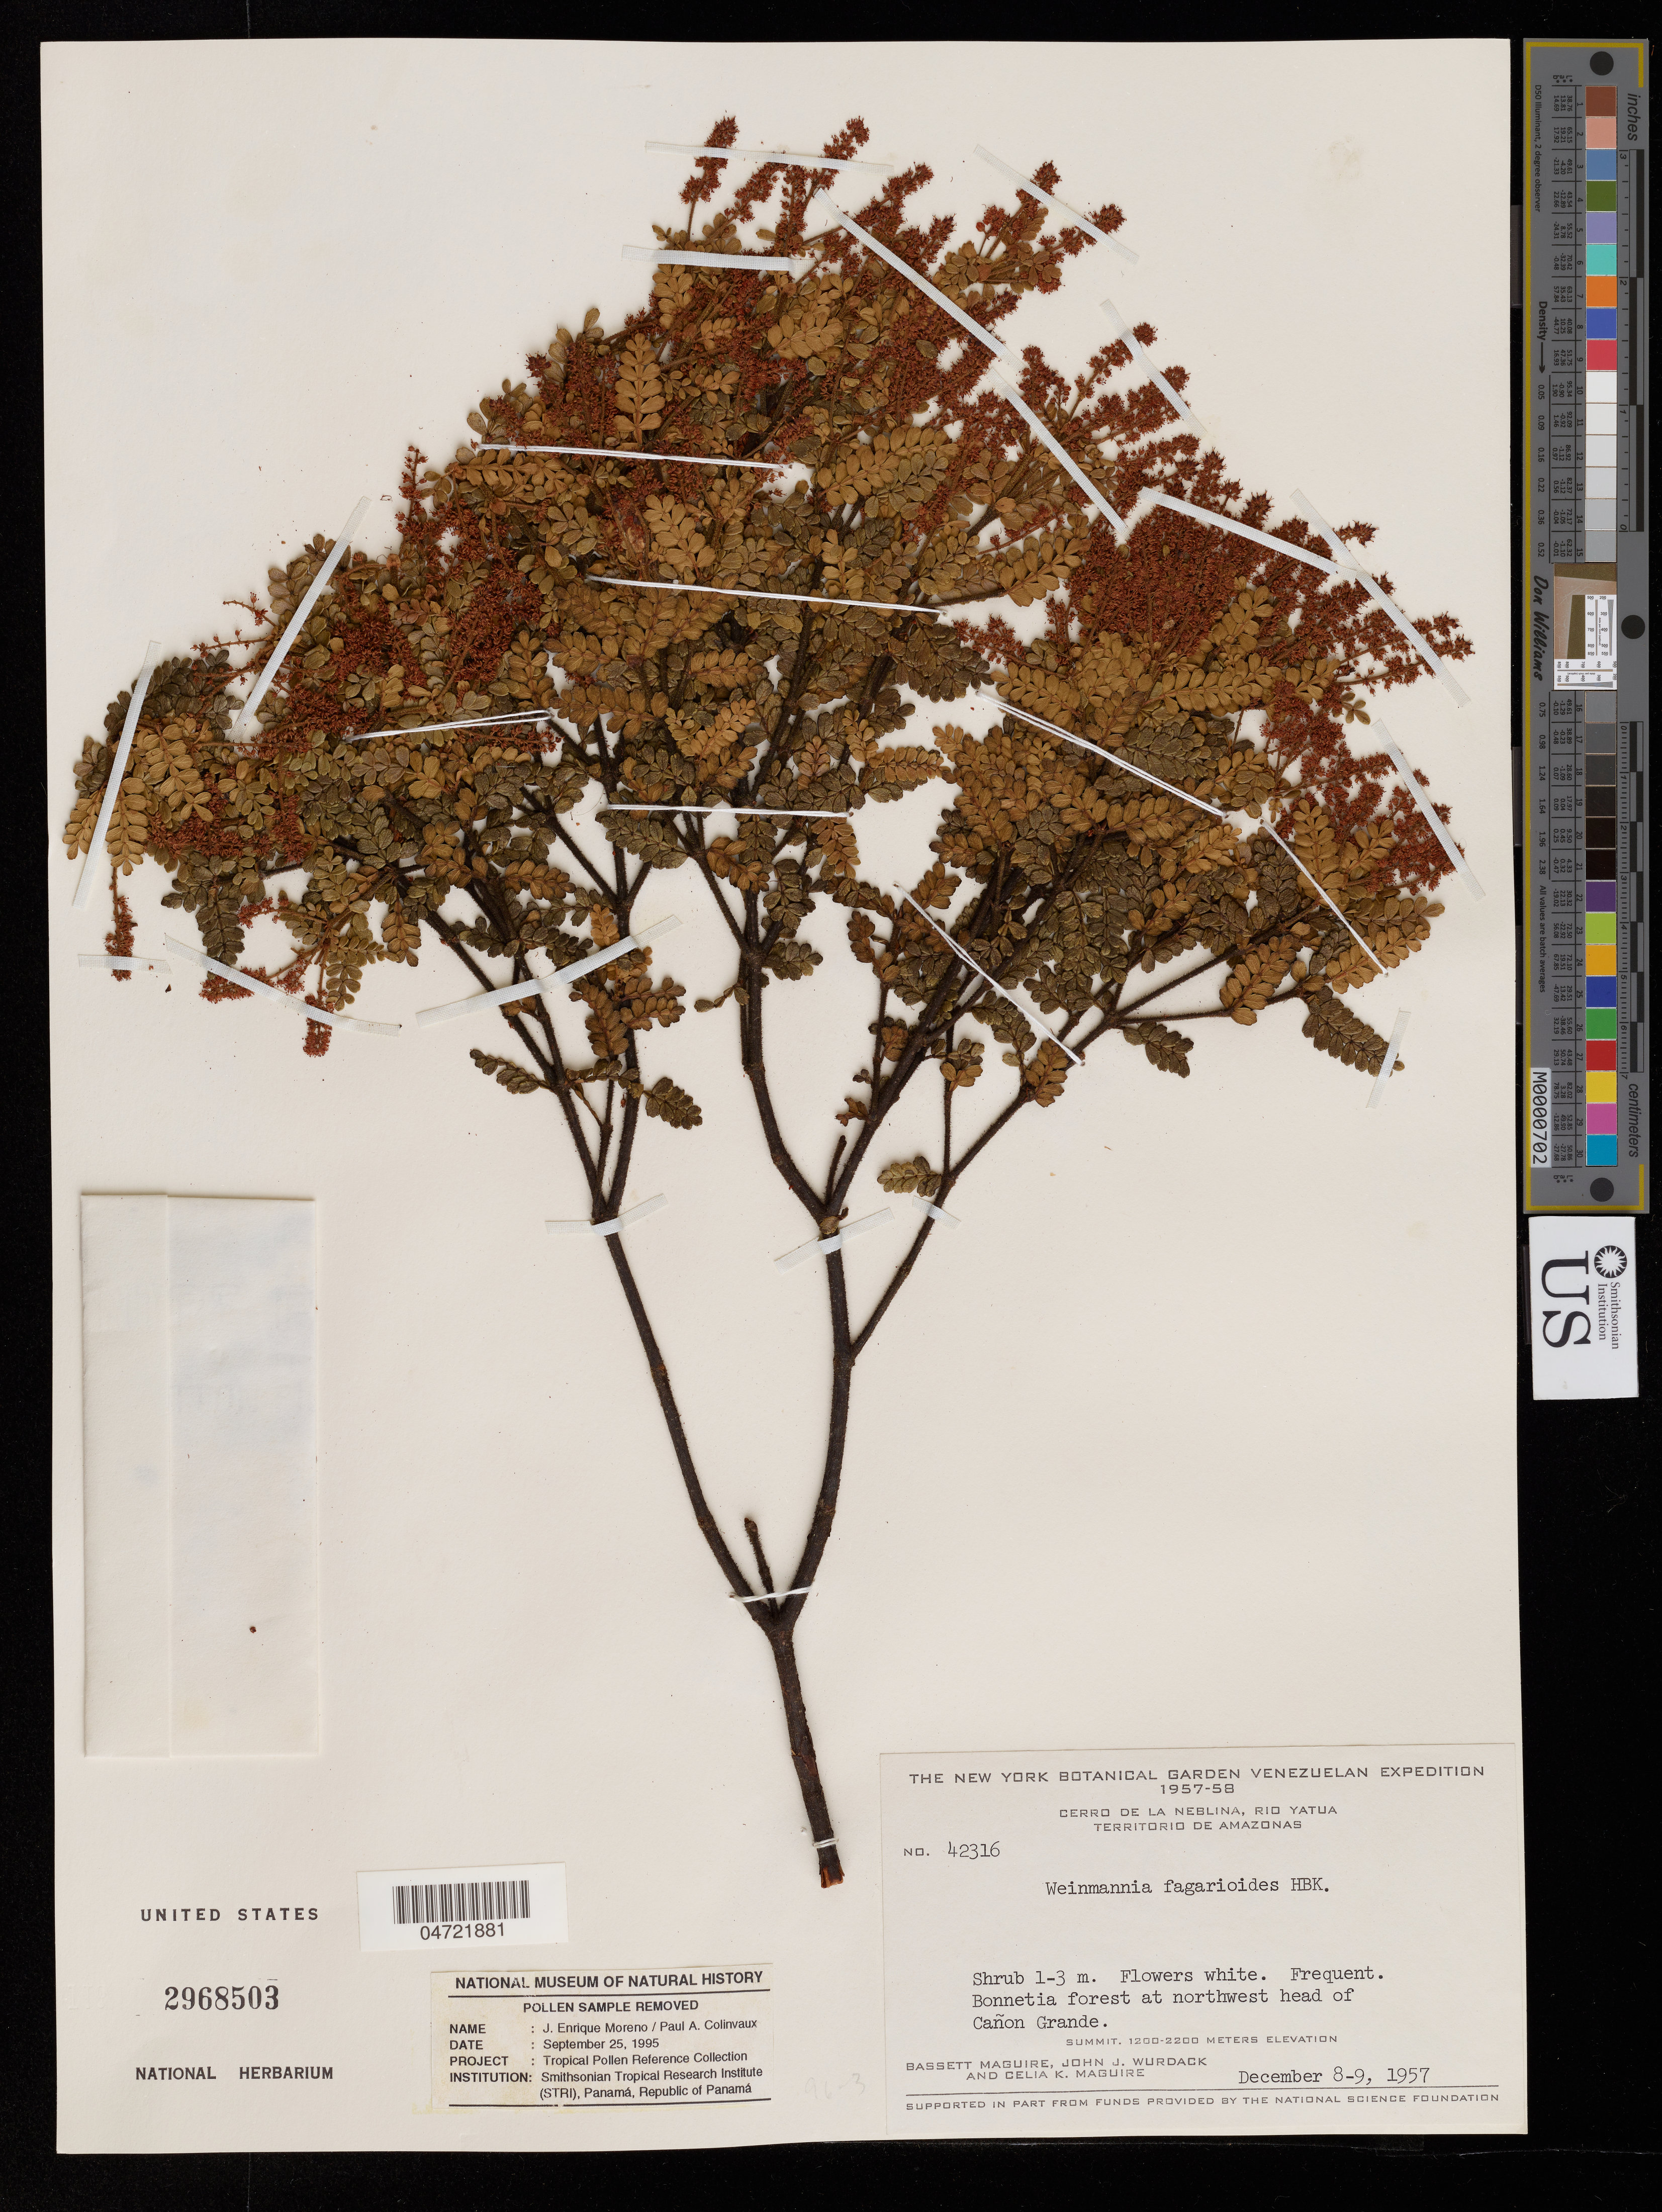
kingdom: Plantae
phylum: Tracheophyta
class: Magnoliopsida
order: Oxalidales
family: Cunoniaceae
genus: Weinmannia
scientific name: Weinmannia fagaroides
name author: Kunth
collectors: B. Maguire, J. J. Wurdack & C. K. Maguire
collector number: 42316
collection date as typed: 8-Dec-57 to 9-Dec-57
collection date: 1957-12-08/1957-12-09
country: Venezuela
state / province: Amazonas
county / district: Río Negro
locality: Cerro de la Neblina, Río Yatua, NW head of Caño Grande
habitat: Bonnetia forest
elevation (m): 2000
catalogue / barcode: US 2968503